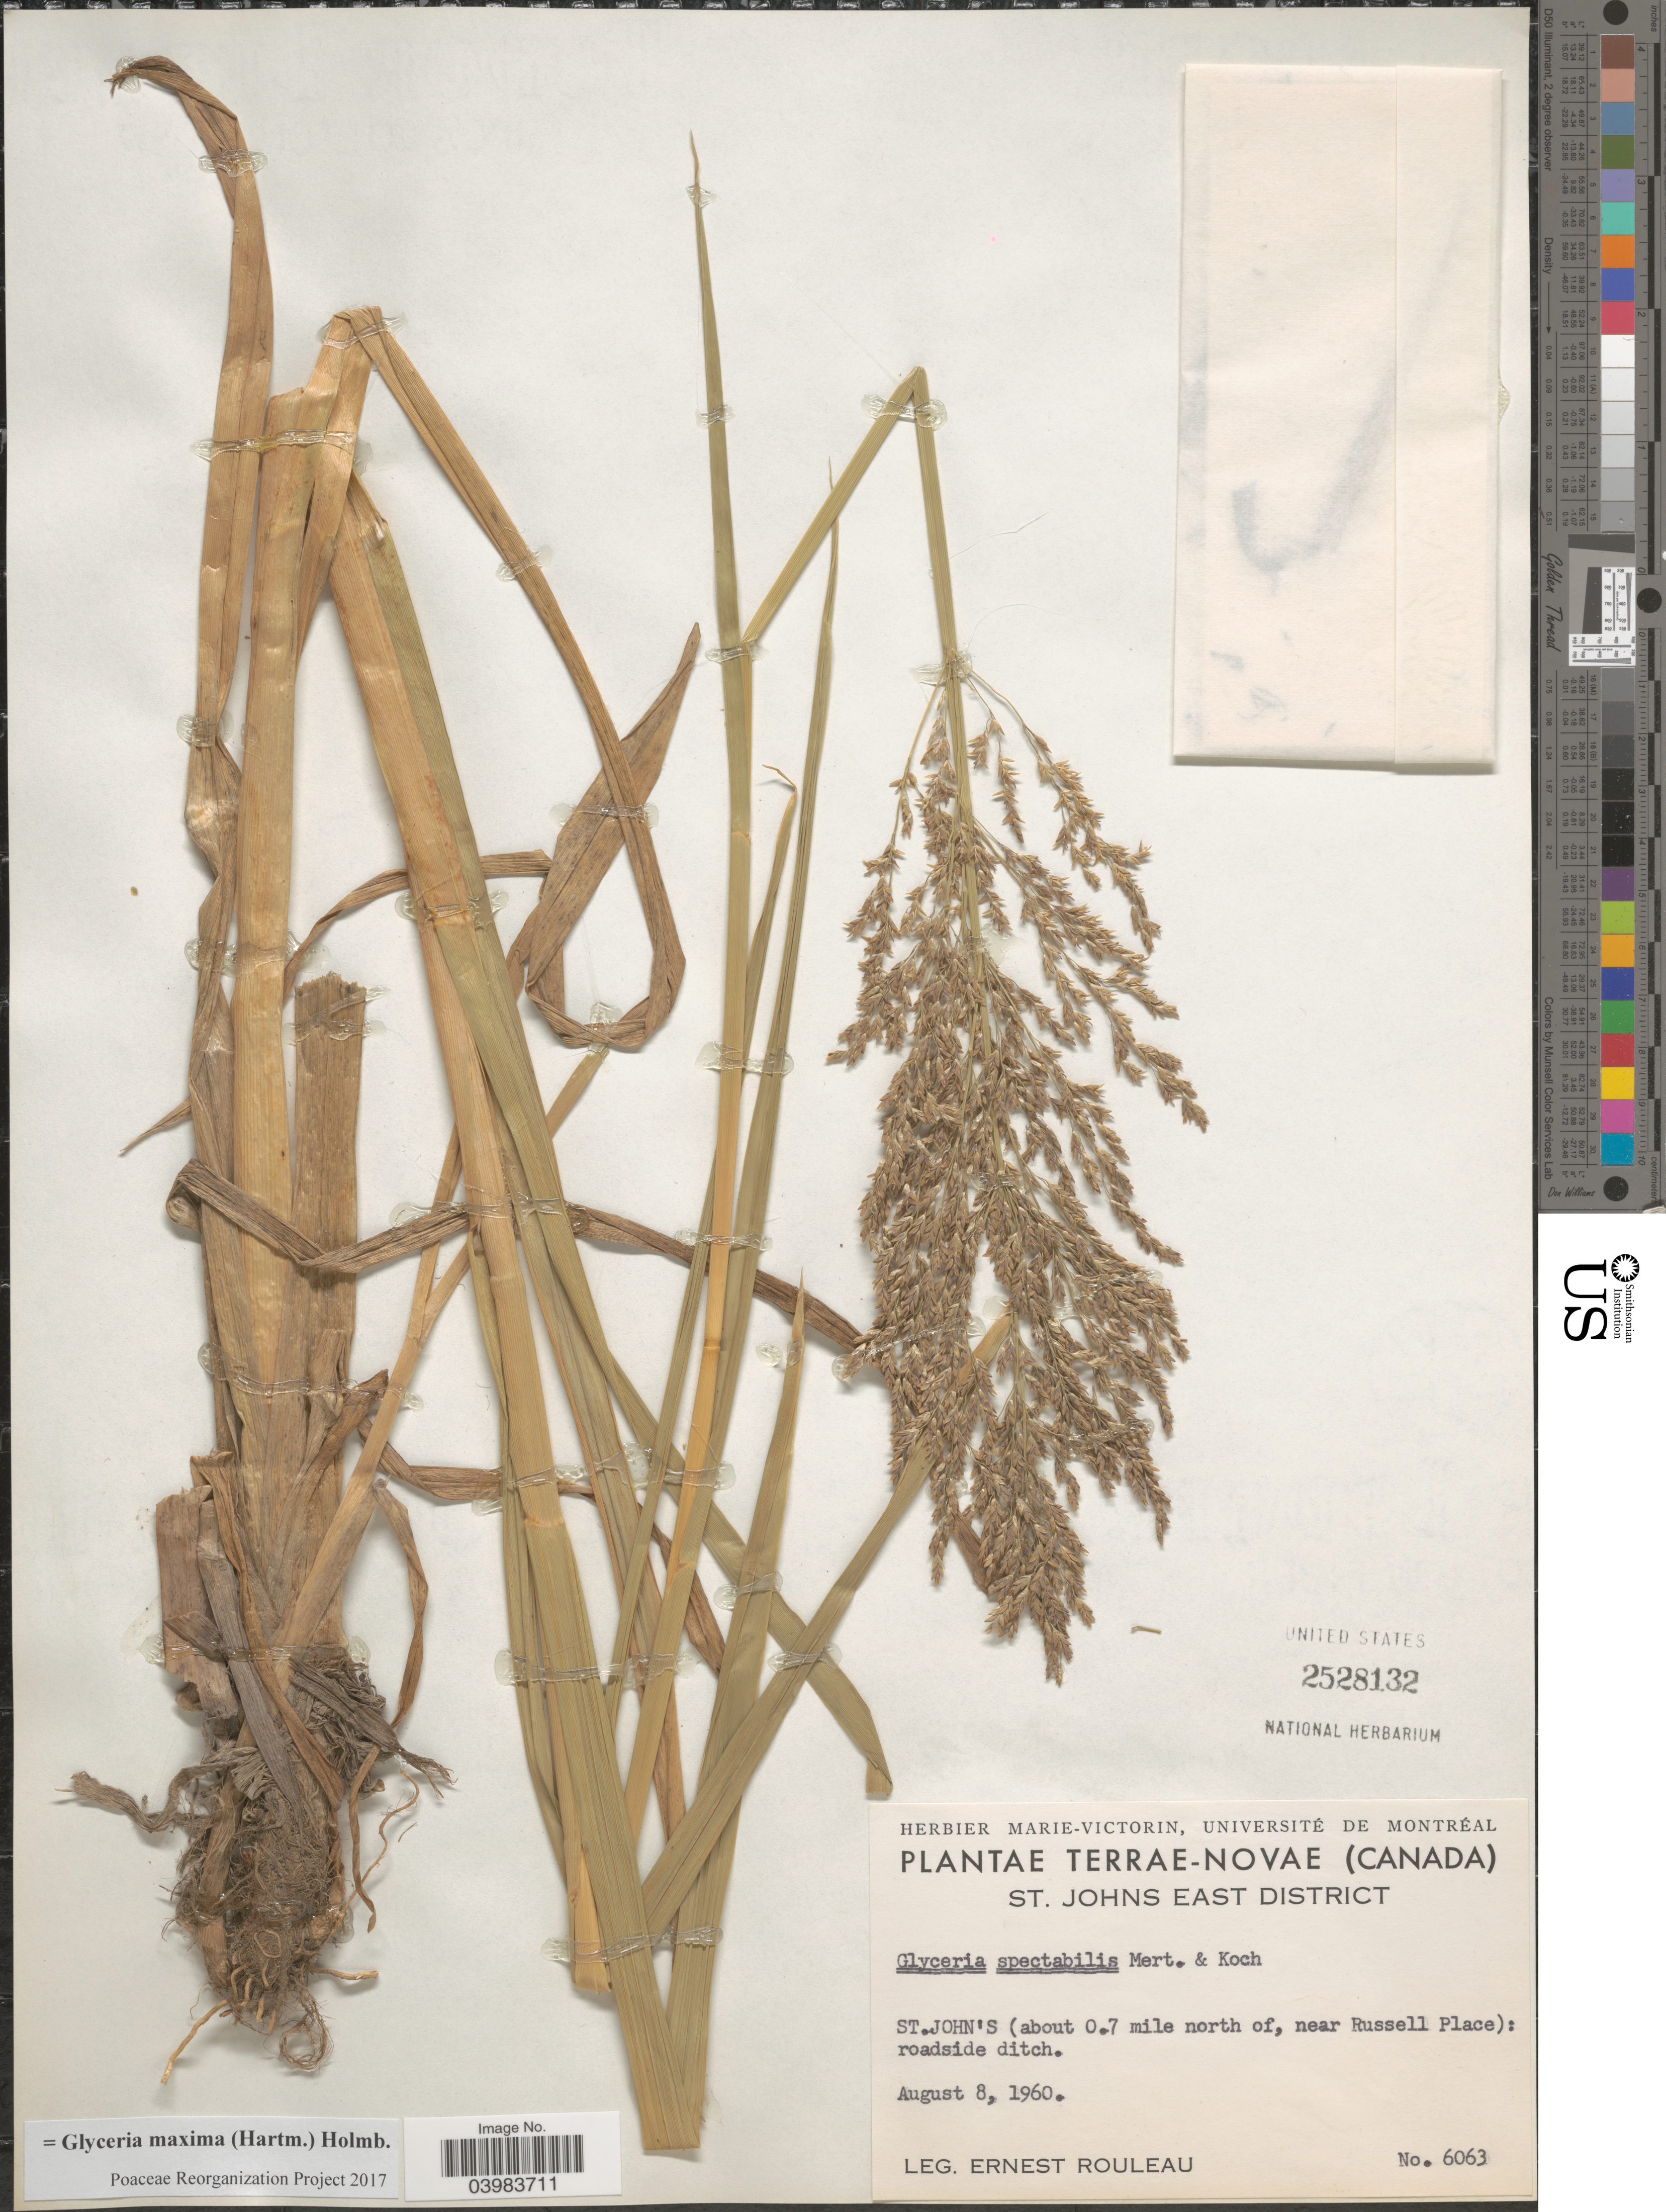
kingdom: Plantae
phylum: Tracheophyta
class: Liliopsida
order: Poales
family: Poaceae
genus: Glyceria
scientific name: Glyceria maxima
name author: (Hartm.) Holmb.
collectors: J. Rouleau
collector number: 6063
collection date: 1960-08-08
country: Canada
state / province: Newfoundland and Labrador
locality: Terrae-Novae. St. Johns East District. St.John's (about 0.7 mile north of, near Russell Place).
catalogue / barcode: US 2528132